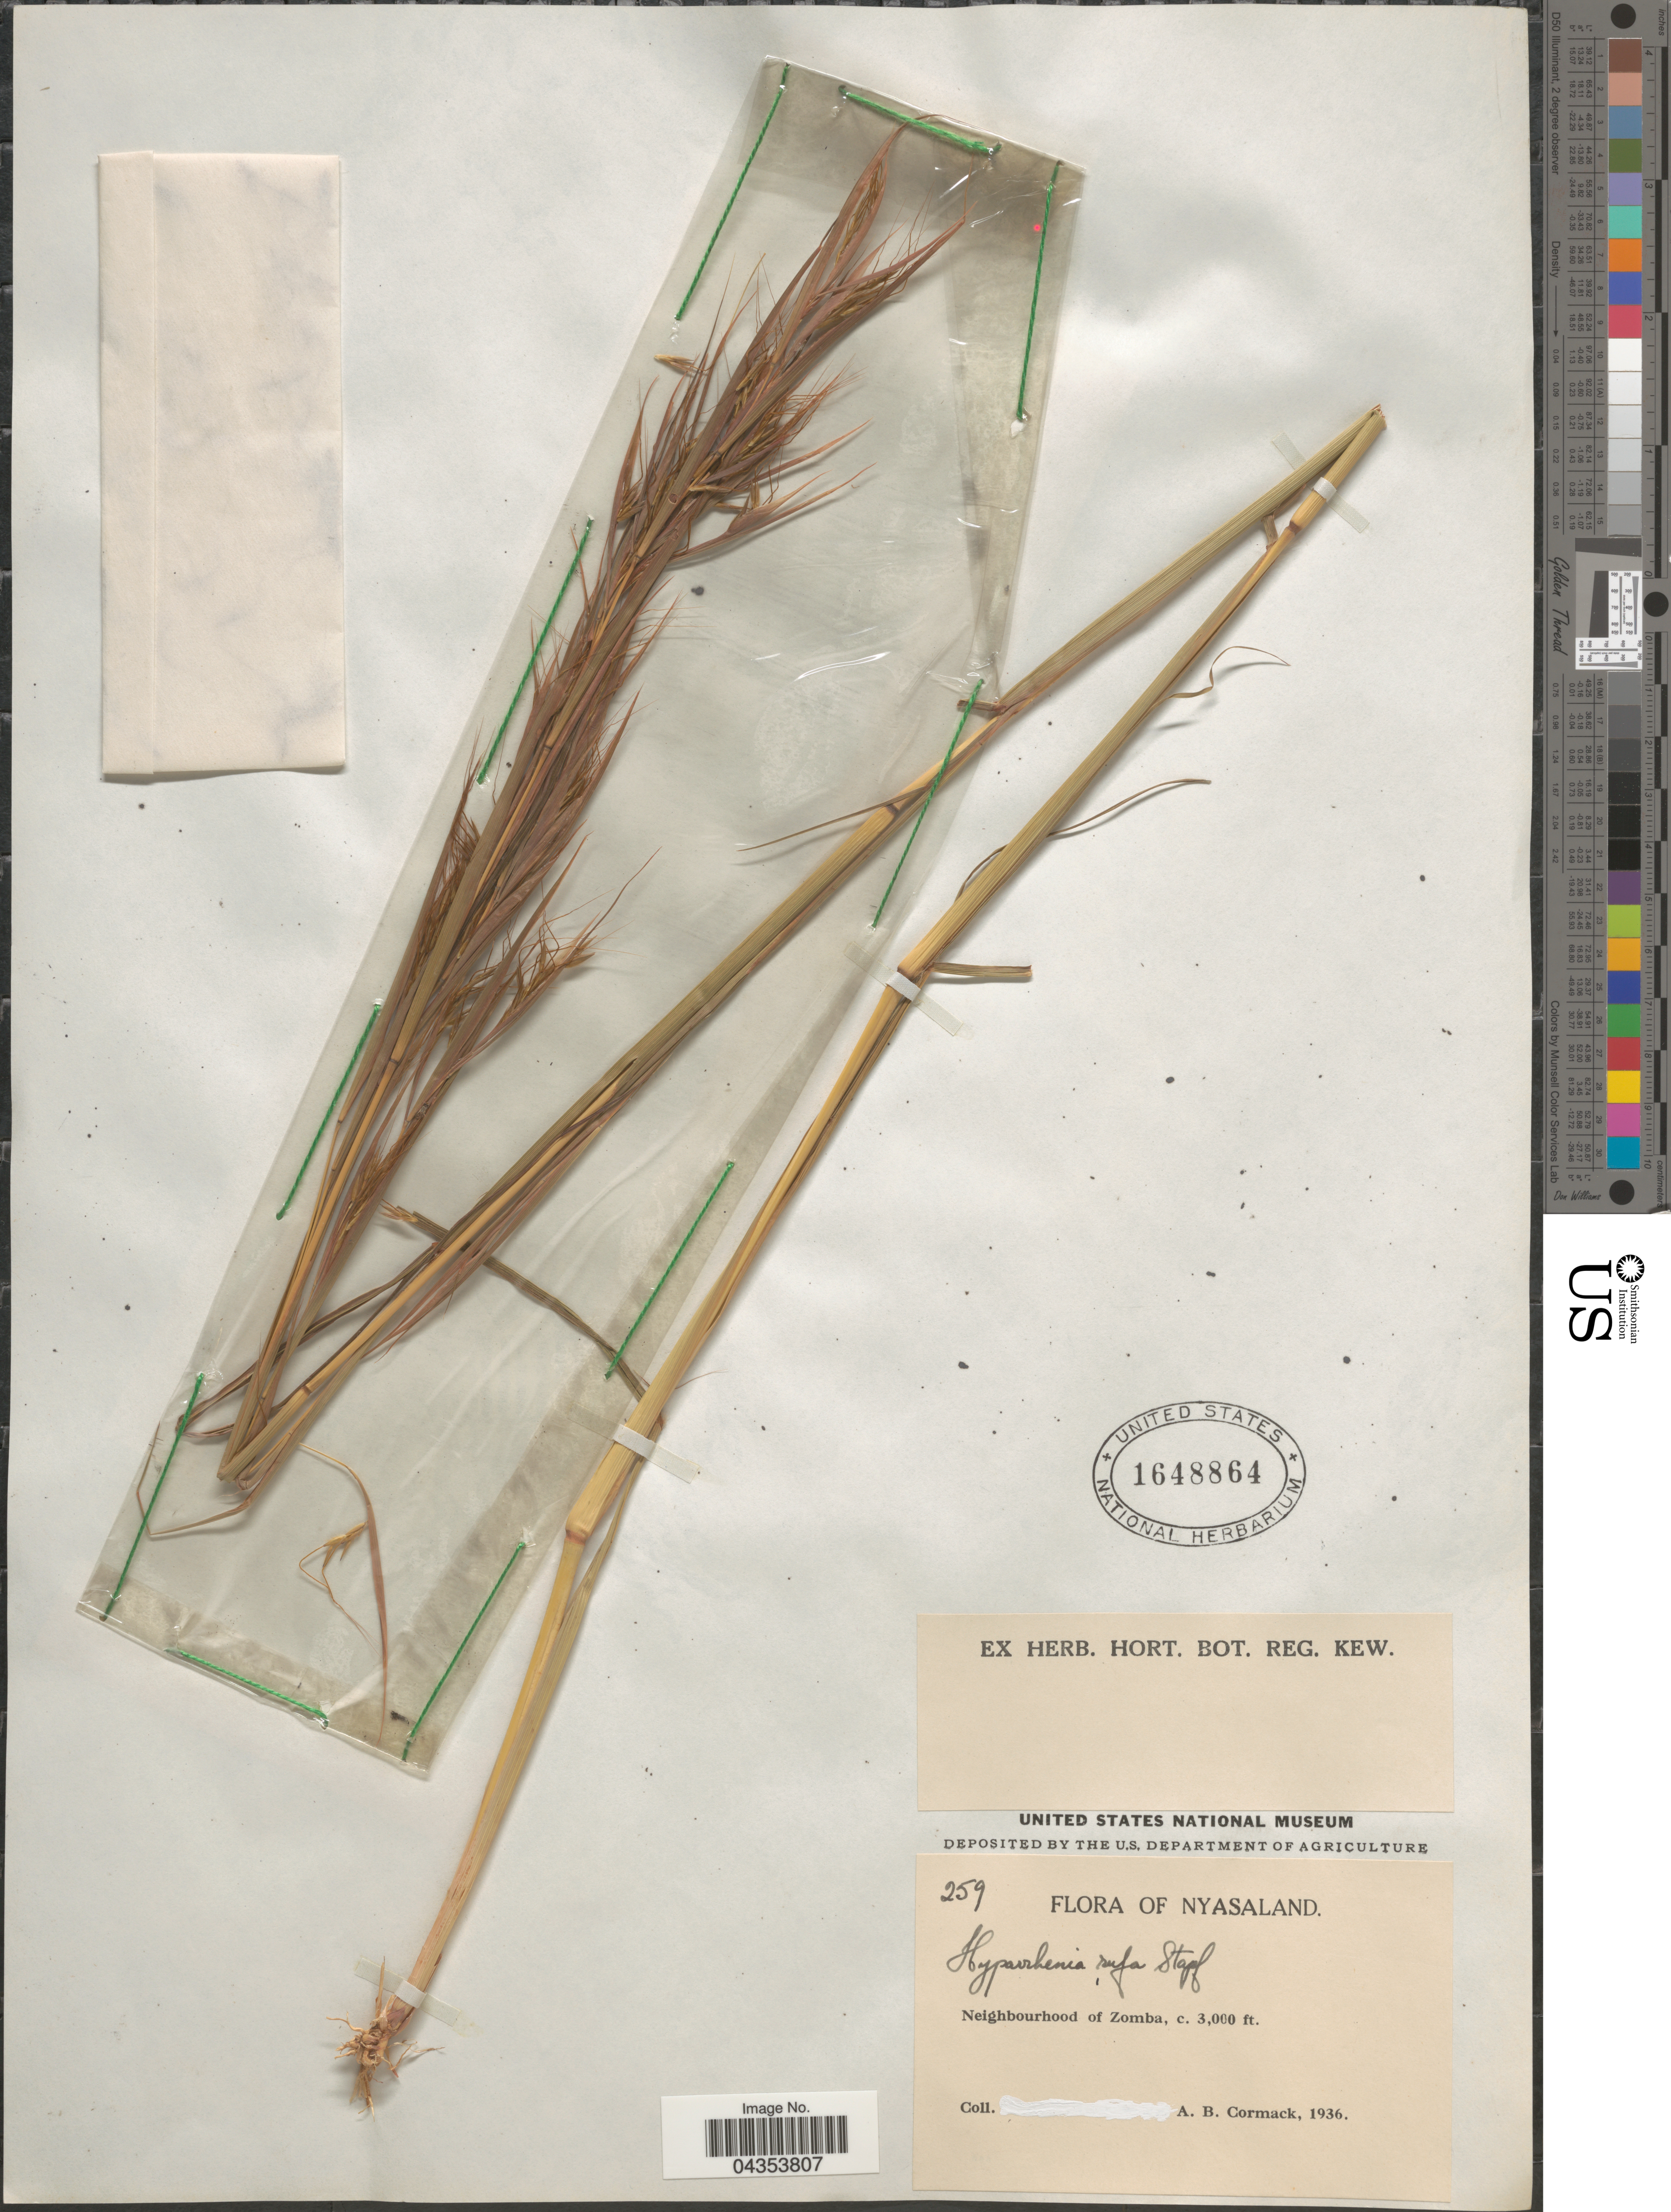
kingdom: Plantae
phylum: Tracheophyta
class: Liliopsida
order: Poales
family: Poaceae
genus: Hyparrhenia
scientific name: Hyparrhenia rufa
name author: (Nees) Stapf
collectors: A. Cormack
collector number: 259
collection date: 1936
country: Malawi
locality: Nyasaland. Neighbourhood of Zomba.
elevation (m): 914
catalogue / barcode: US 1648864